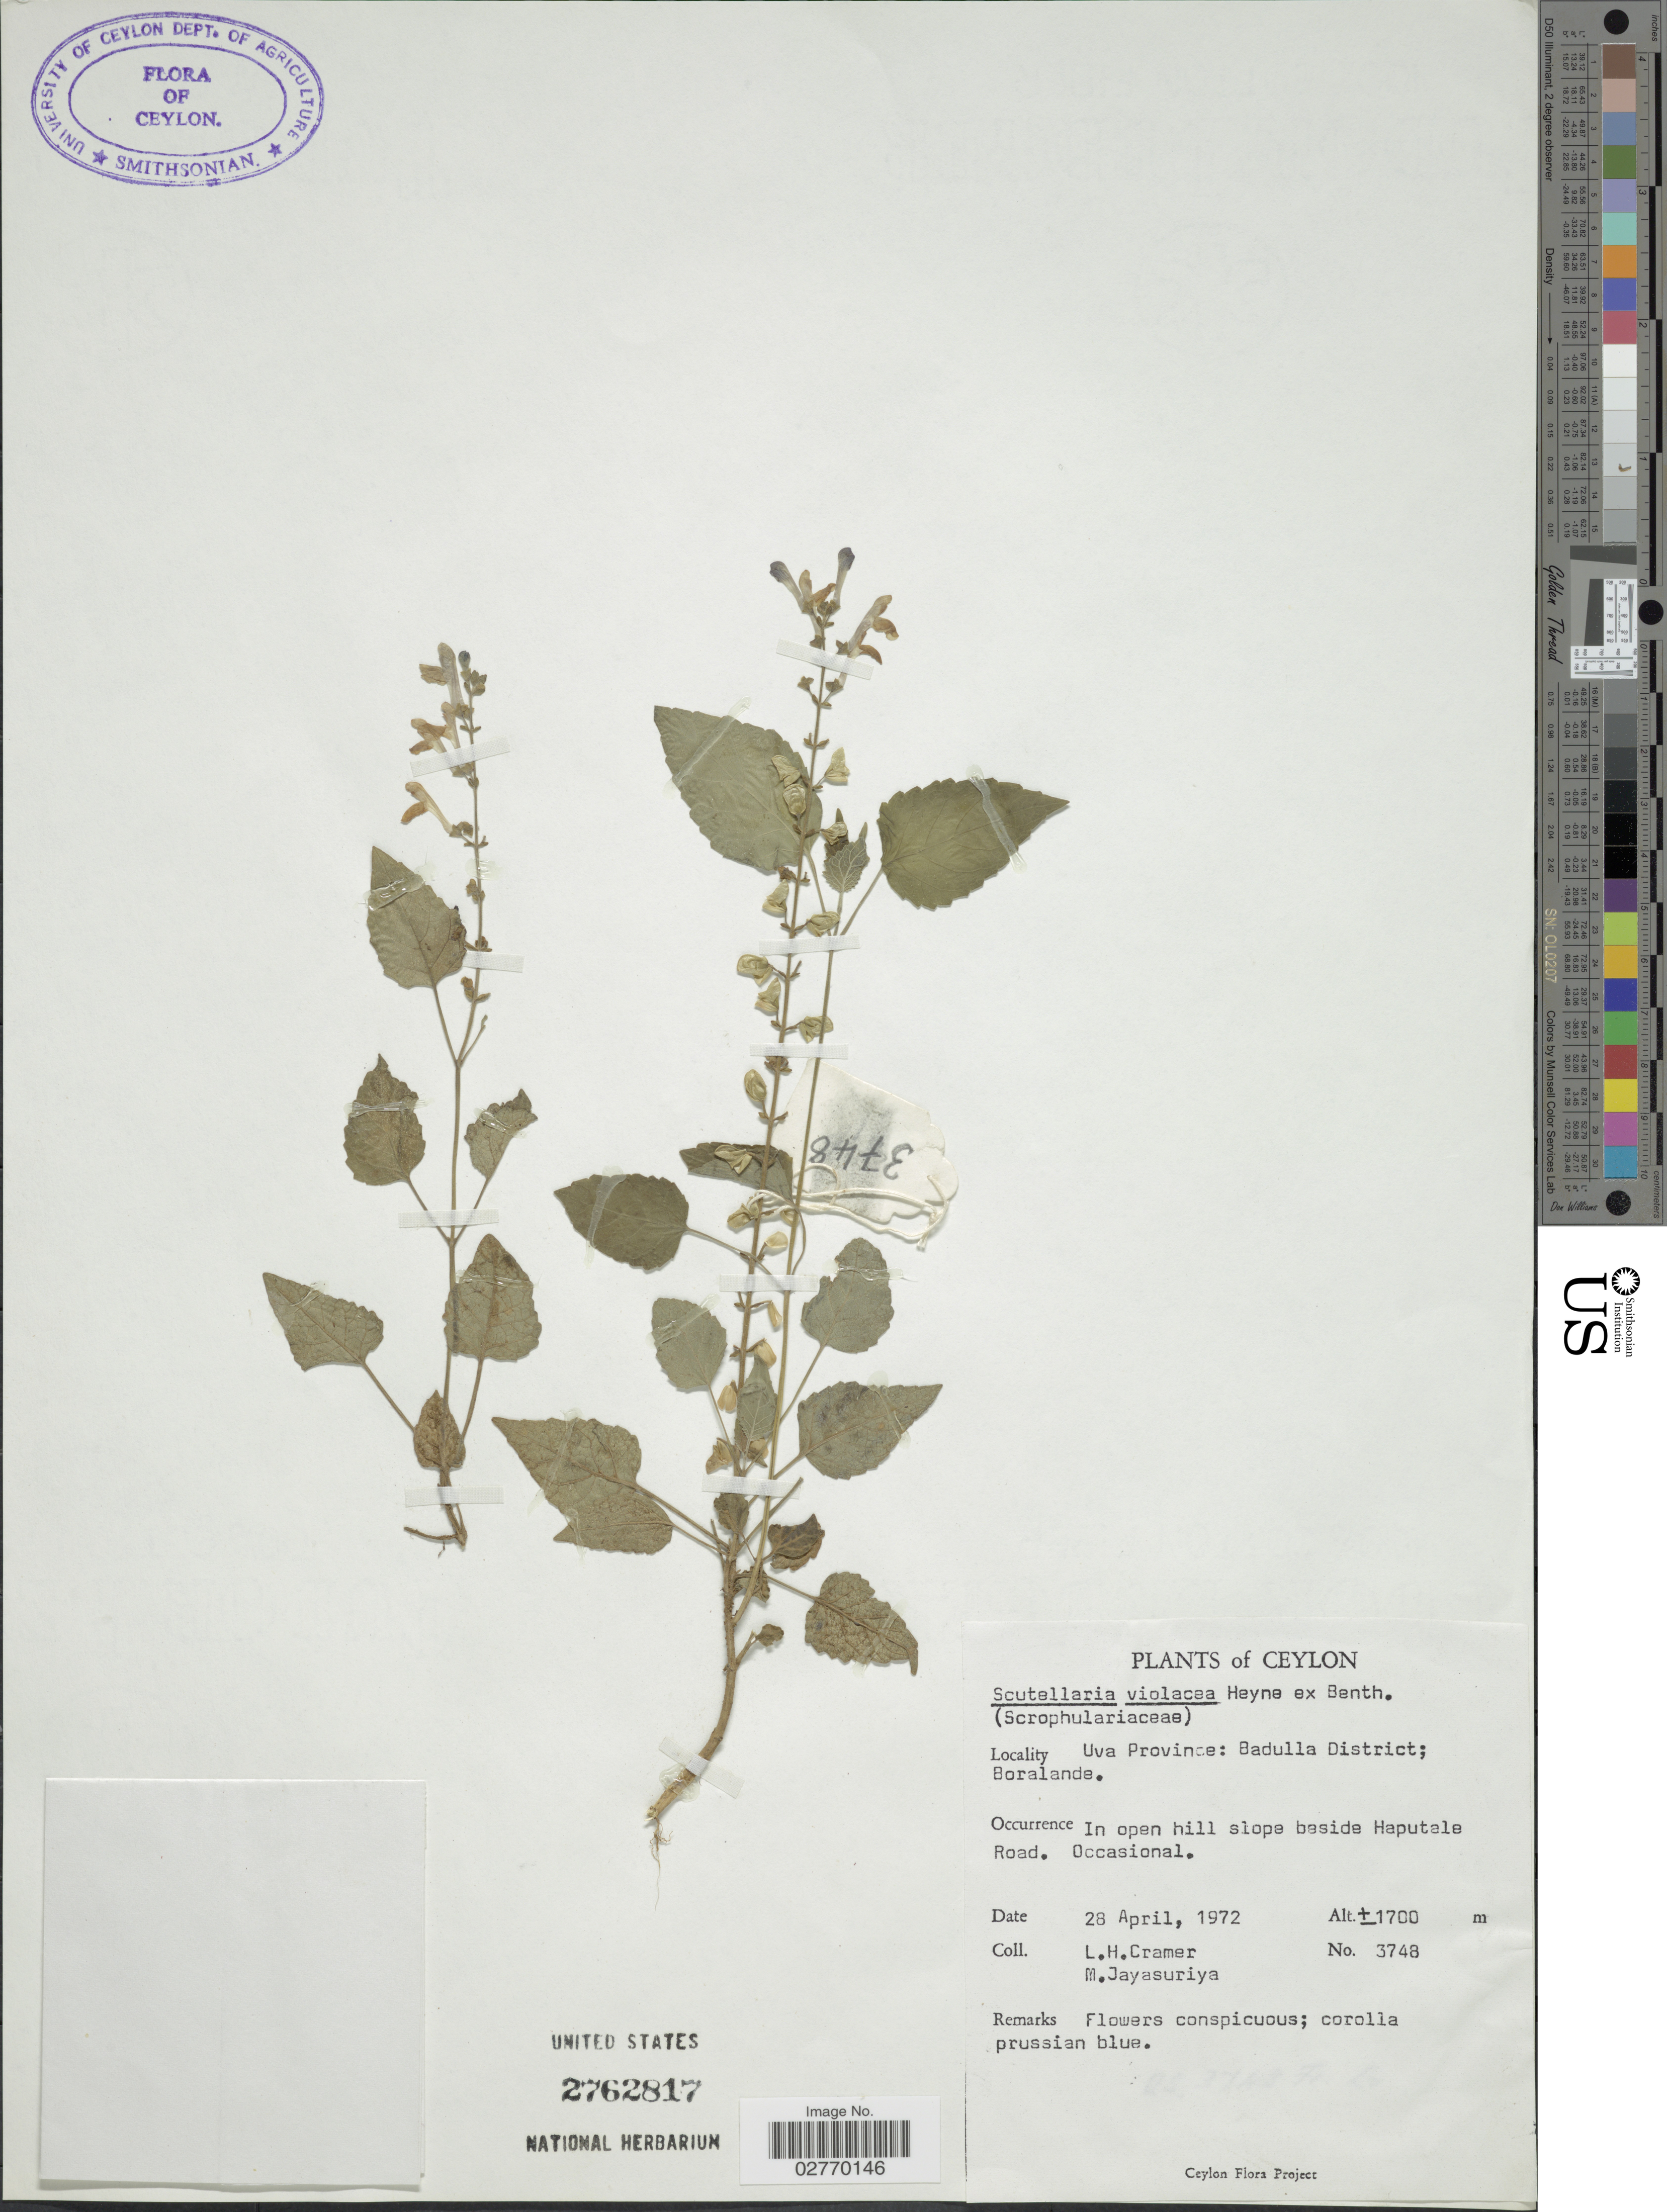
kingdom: Plantae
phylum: Tracheophyta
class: Magnoliopsida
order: Lamiales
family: Lamiaceae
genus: Scutellaria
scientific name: Scutellaria violacea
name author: B. Heyne ex Benth.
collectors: L. H. Cramer & M. Jayasuriya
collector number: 3748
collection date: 1972-04-28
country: Sri Lanka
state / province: Uva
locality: Ceylon, Uva Province. Badulla District; Boralande.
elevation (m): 1700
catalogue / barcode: US 2762817